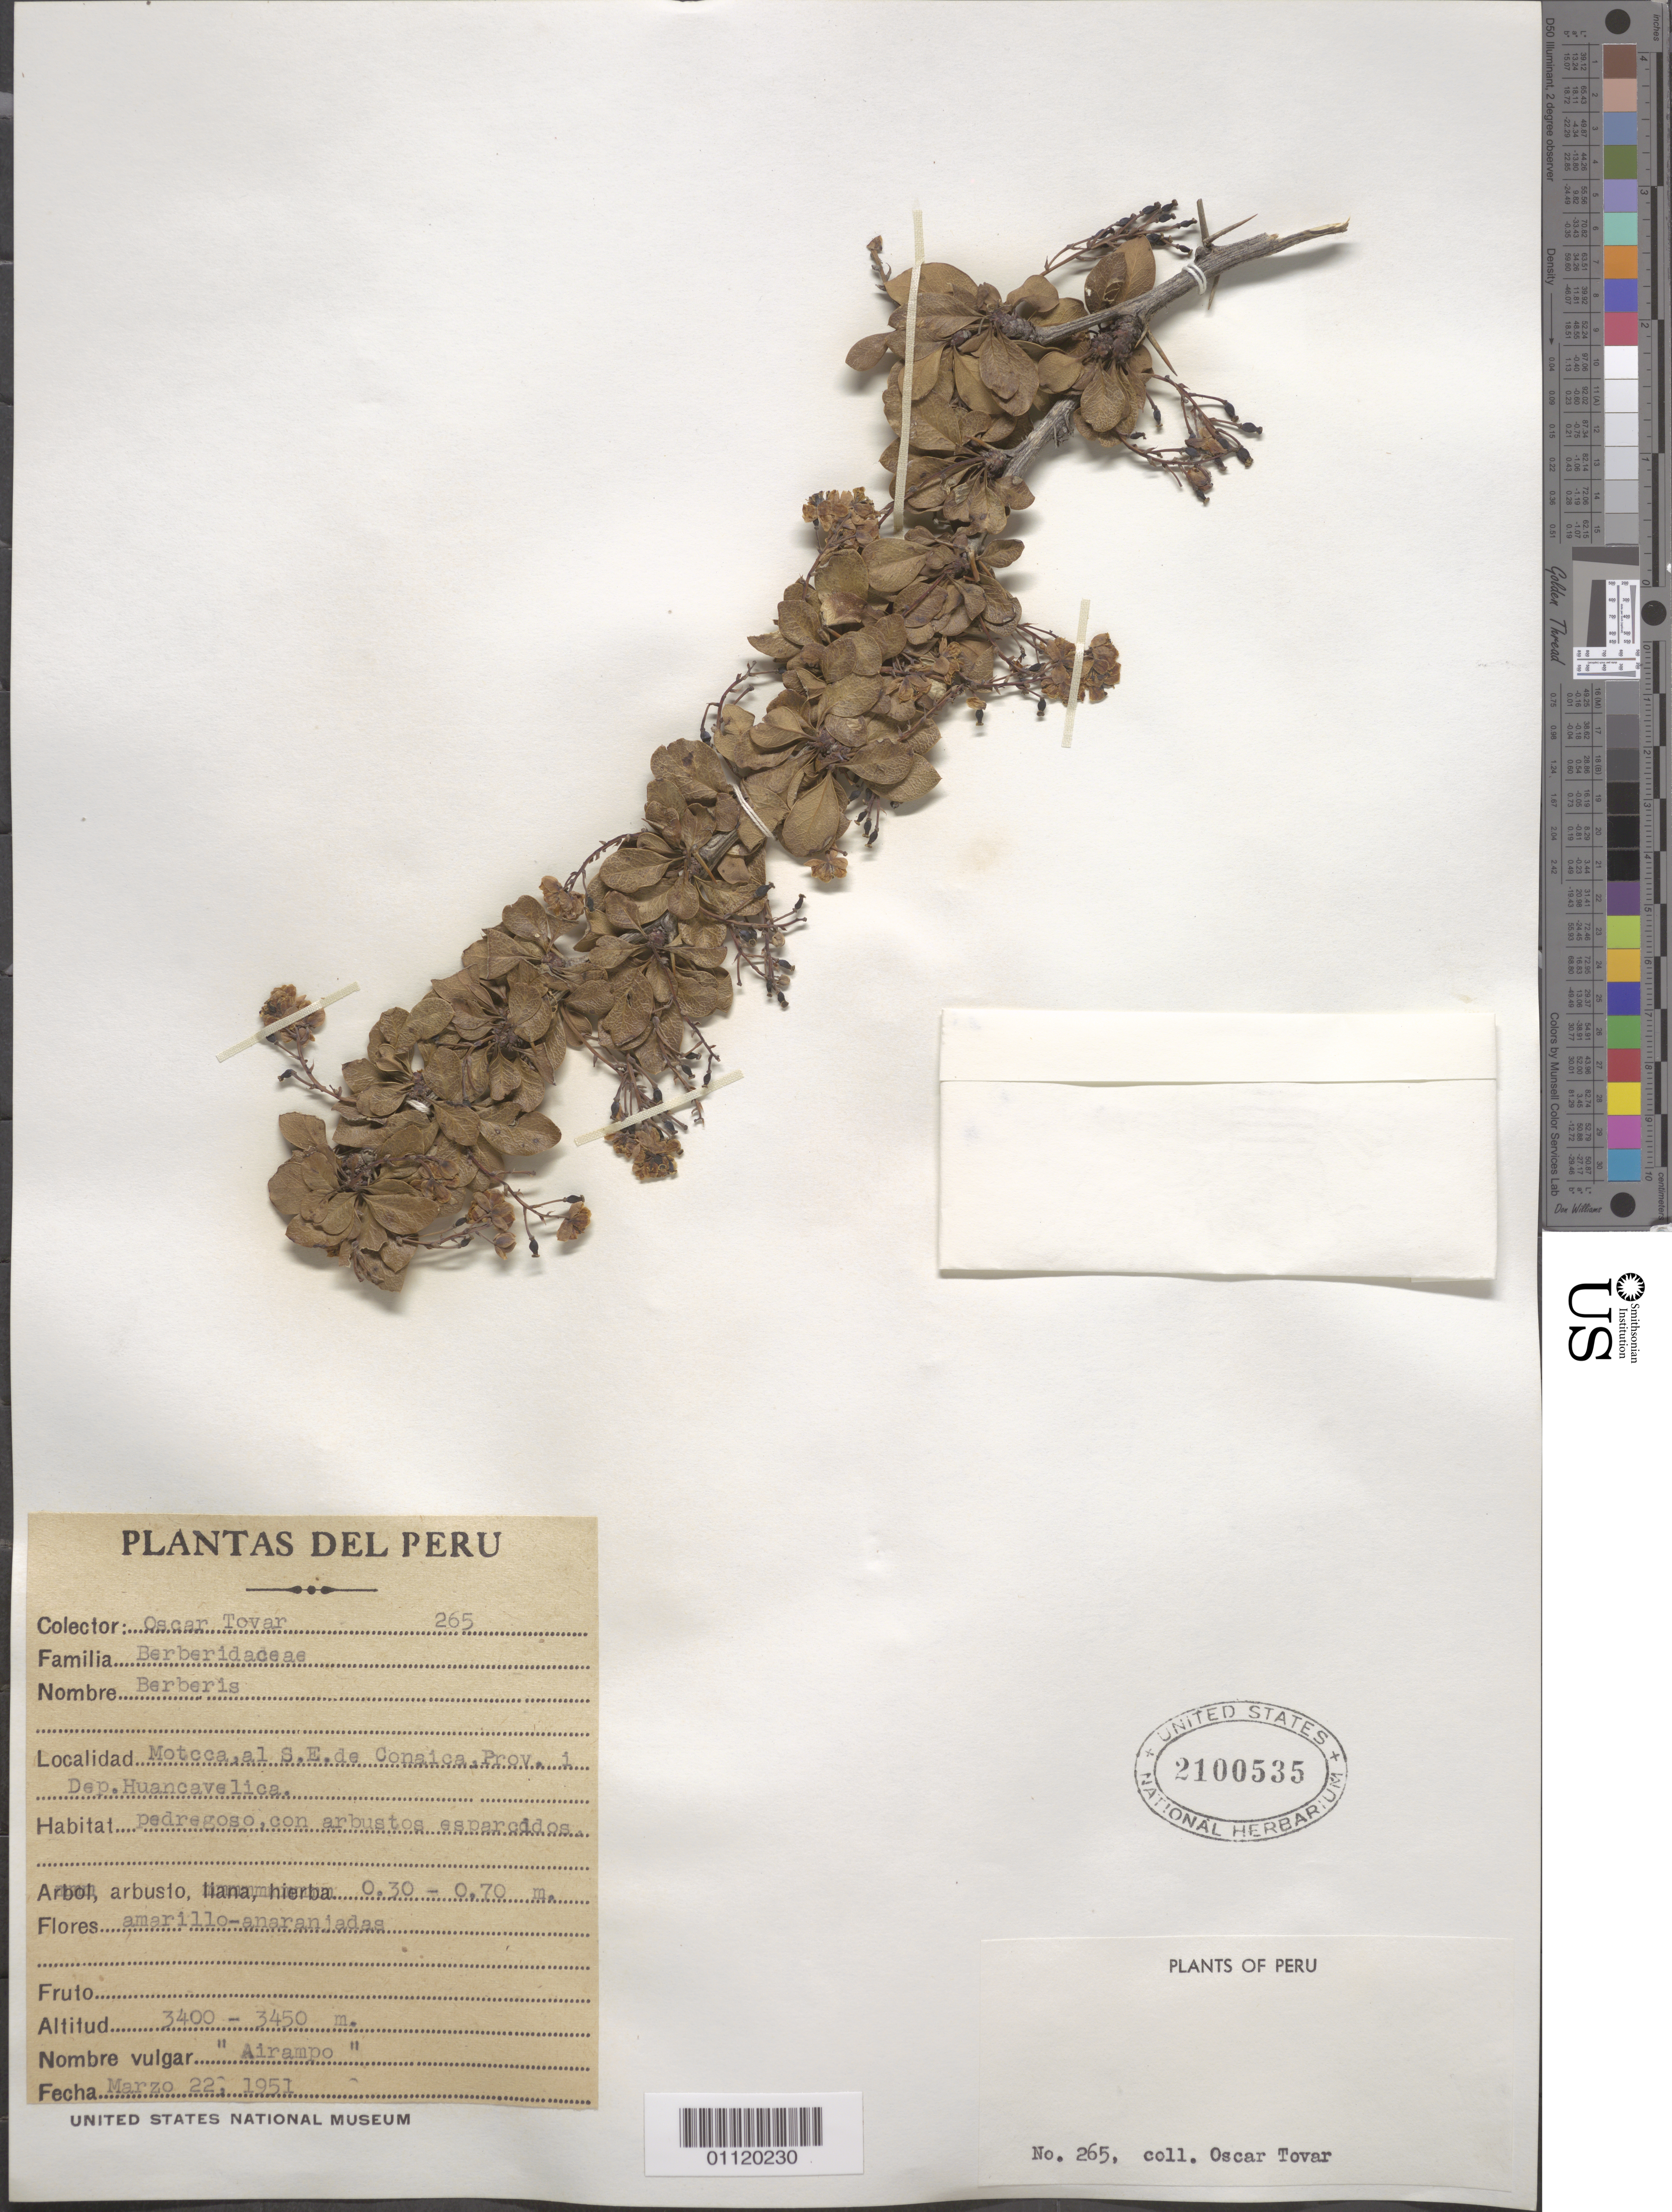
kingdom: Plantae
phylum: Tracheophyta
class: Magnoliopsida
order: Ranunculales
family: Berberidaceae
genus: Berberis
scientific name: Berberis sp.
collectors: Ó. Tovar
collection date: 1951-03-22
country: Peru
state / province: Huancavelica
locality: Motcca, al SW de Conaica, Rocky habitat with scattered shrubs.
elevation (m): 3400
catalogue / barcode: US 2100535